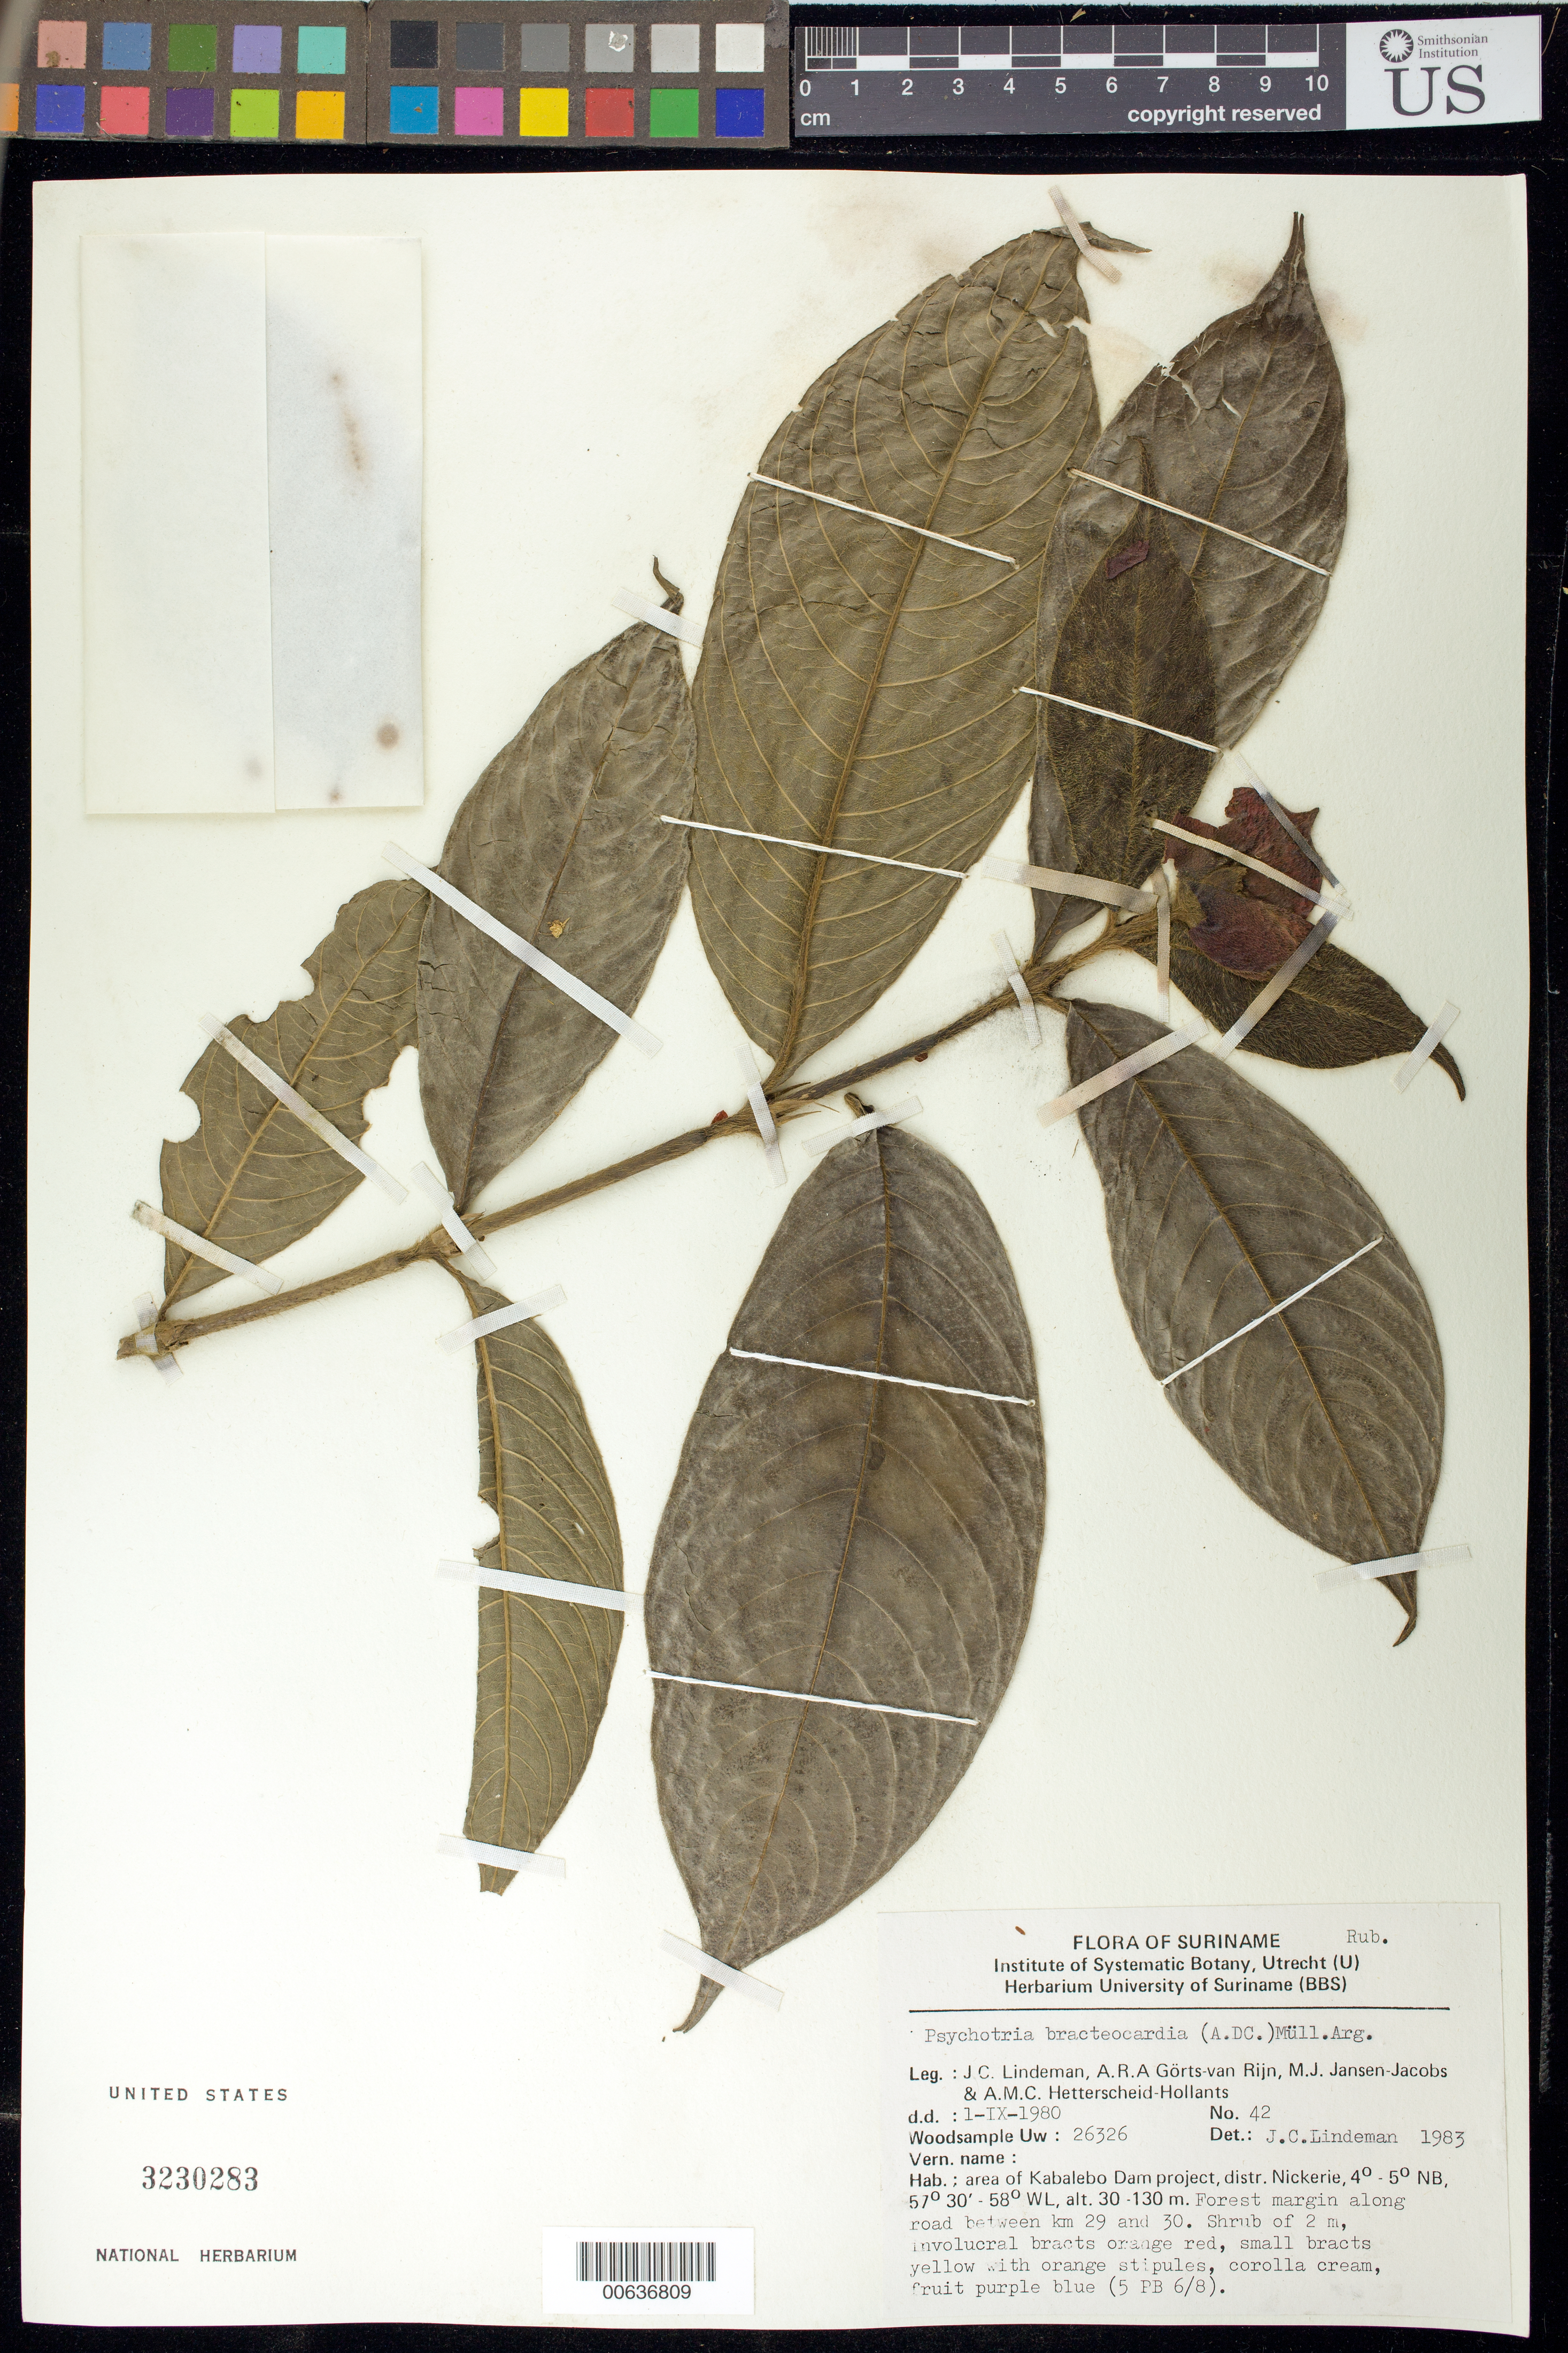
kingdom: Plantae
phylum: Tracheophyta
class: Magnoliopsida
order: Gentianales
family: Rubiaceae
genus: Palicourea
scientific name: Palicourea bracteocardia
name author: (DC.) Delprete & J.H. Kirkbr.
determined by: Kirkbride, J. H., Jr.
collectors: J. C. Lindeman, A. .R. A. Görts-van Rijn, M. J. Jansen-Jacobs & A. Hetterscheid-Hollants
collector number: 80 42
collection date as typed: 1-Sep-80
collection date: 1980-09-01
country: Suriname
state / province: Nickerie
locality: Kabalebo Dam project area, km 29-30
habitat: Forest margin along road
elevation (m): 30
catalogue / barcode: US 3230383